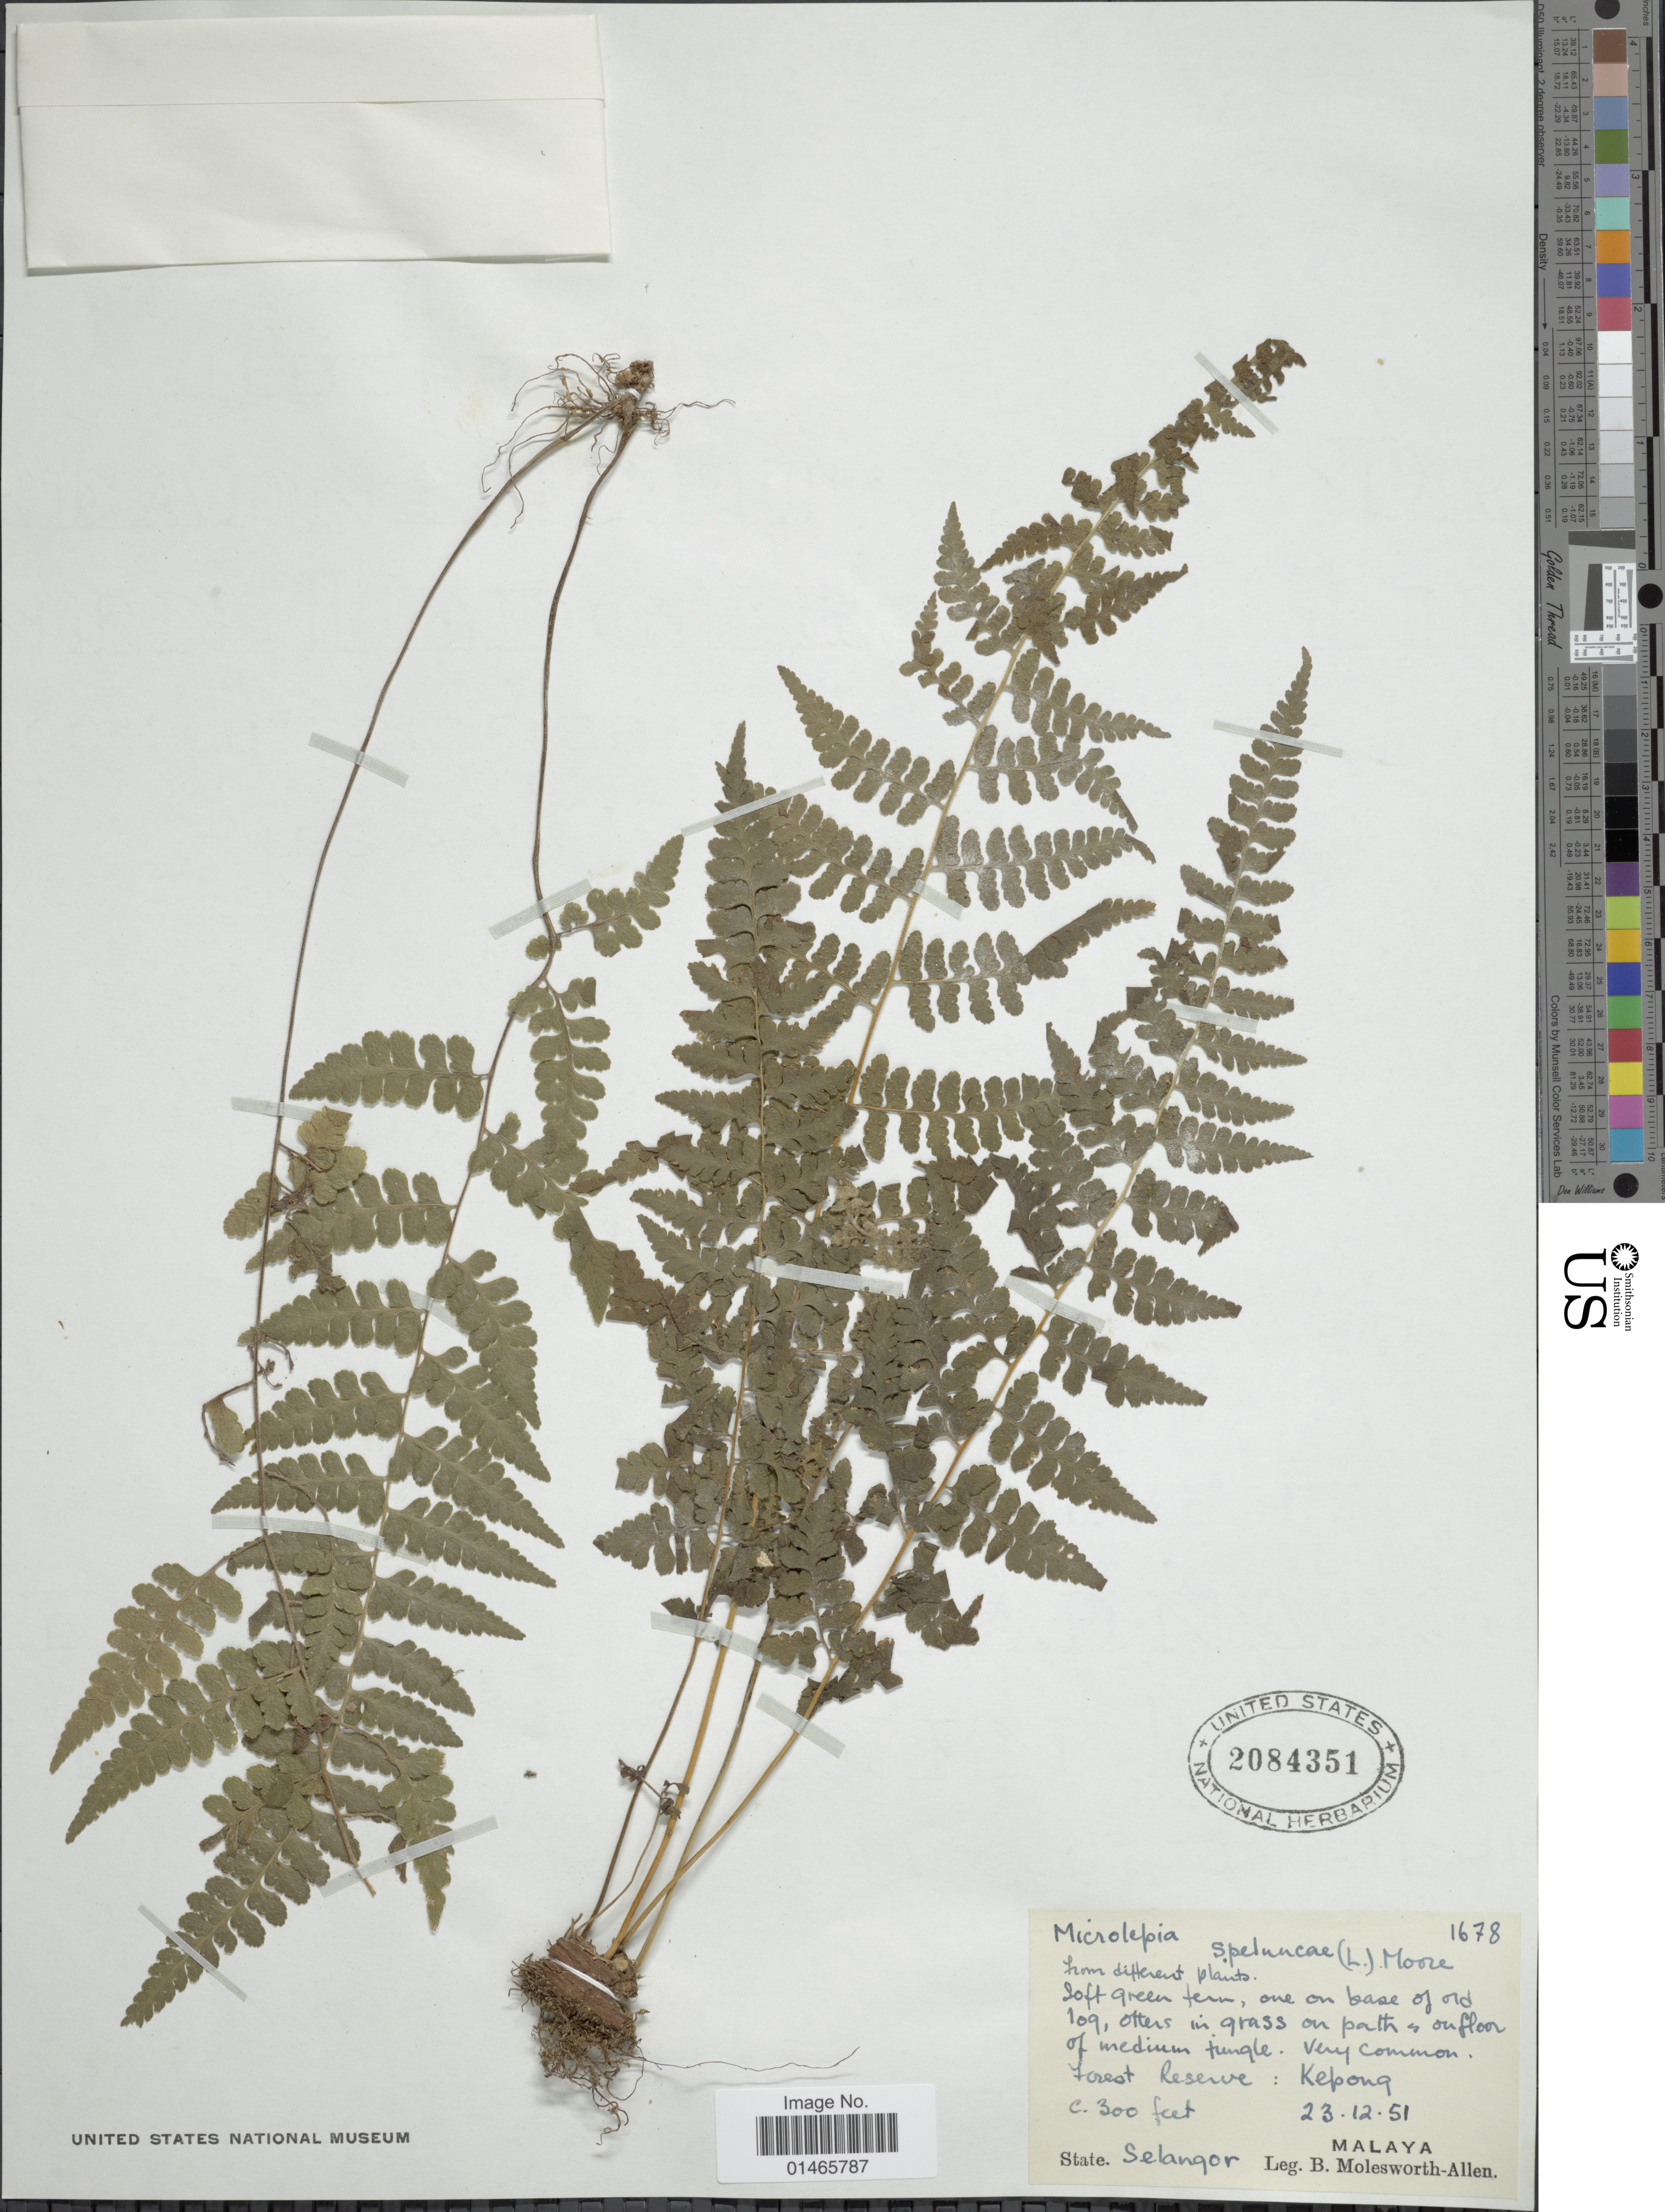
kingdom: Plantae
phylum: Tracheophyta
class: Polypodiopsida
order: Polypodiales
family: Dennstaedtiaceae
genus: Microlepia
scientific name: Microlepia speluncae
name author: (L.) T. Moore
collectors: B. E. G. Molesworth-Allen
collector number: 1678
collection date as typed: Transcribed d/m/y: 23/12/51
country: Malaysia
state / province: Selangor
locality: Forest reserve: kepong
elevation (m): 91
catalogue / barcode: US 2084351